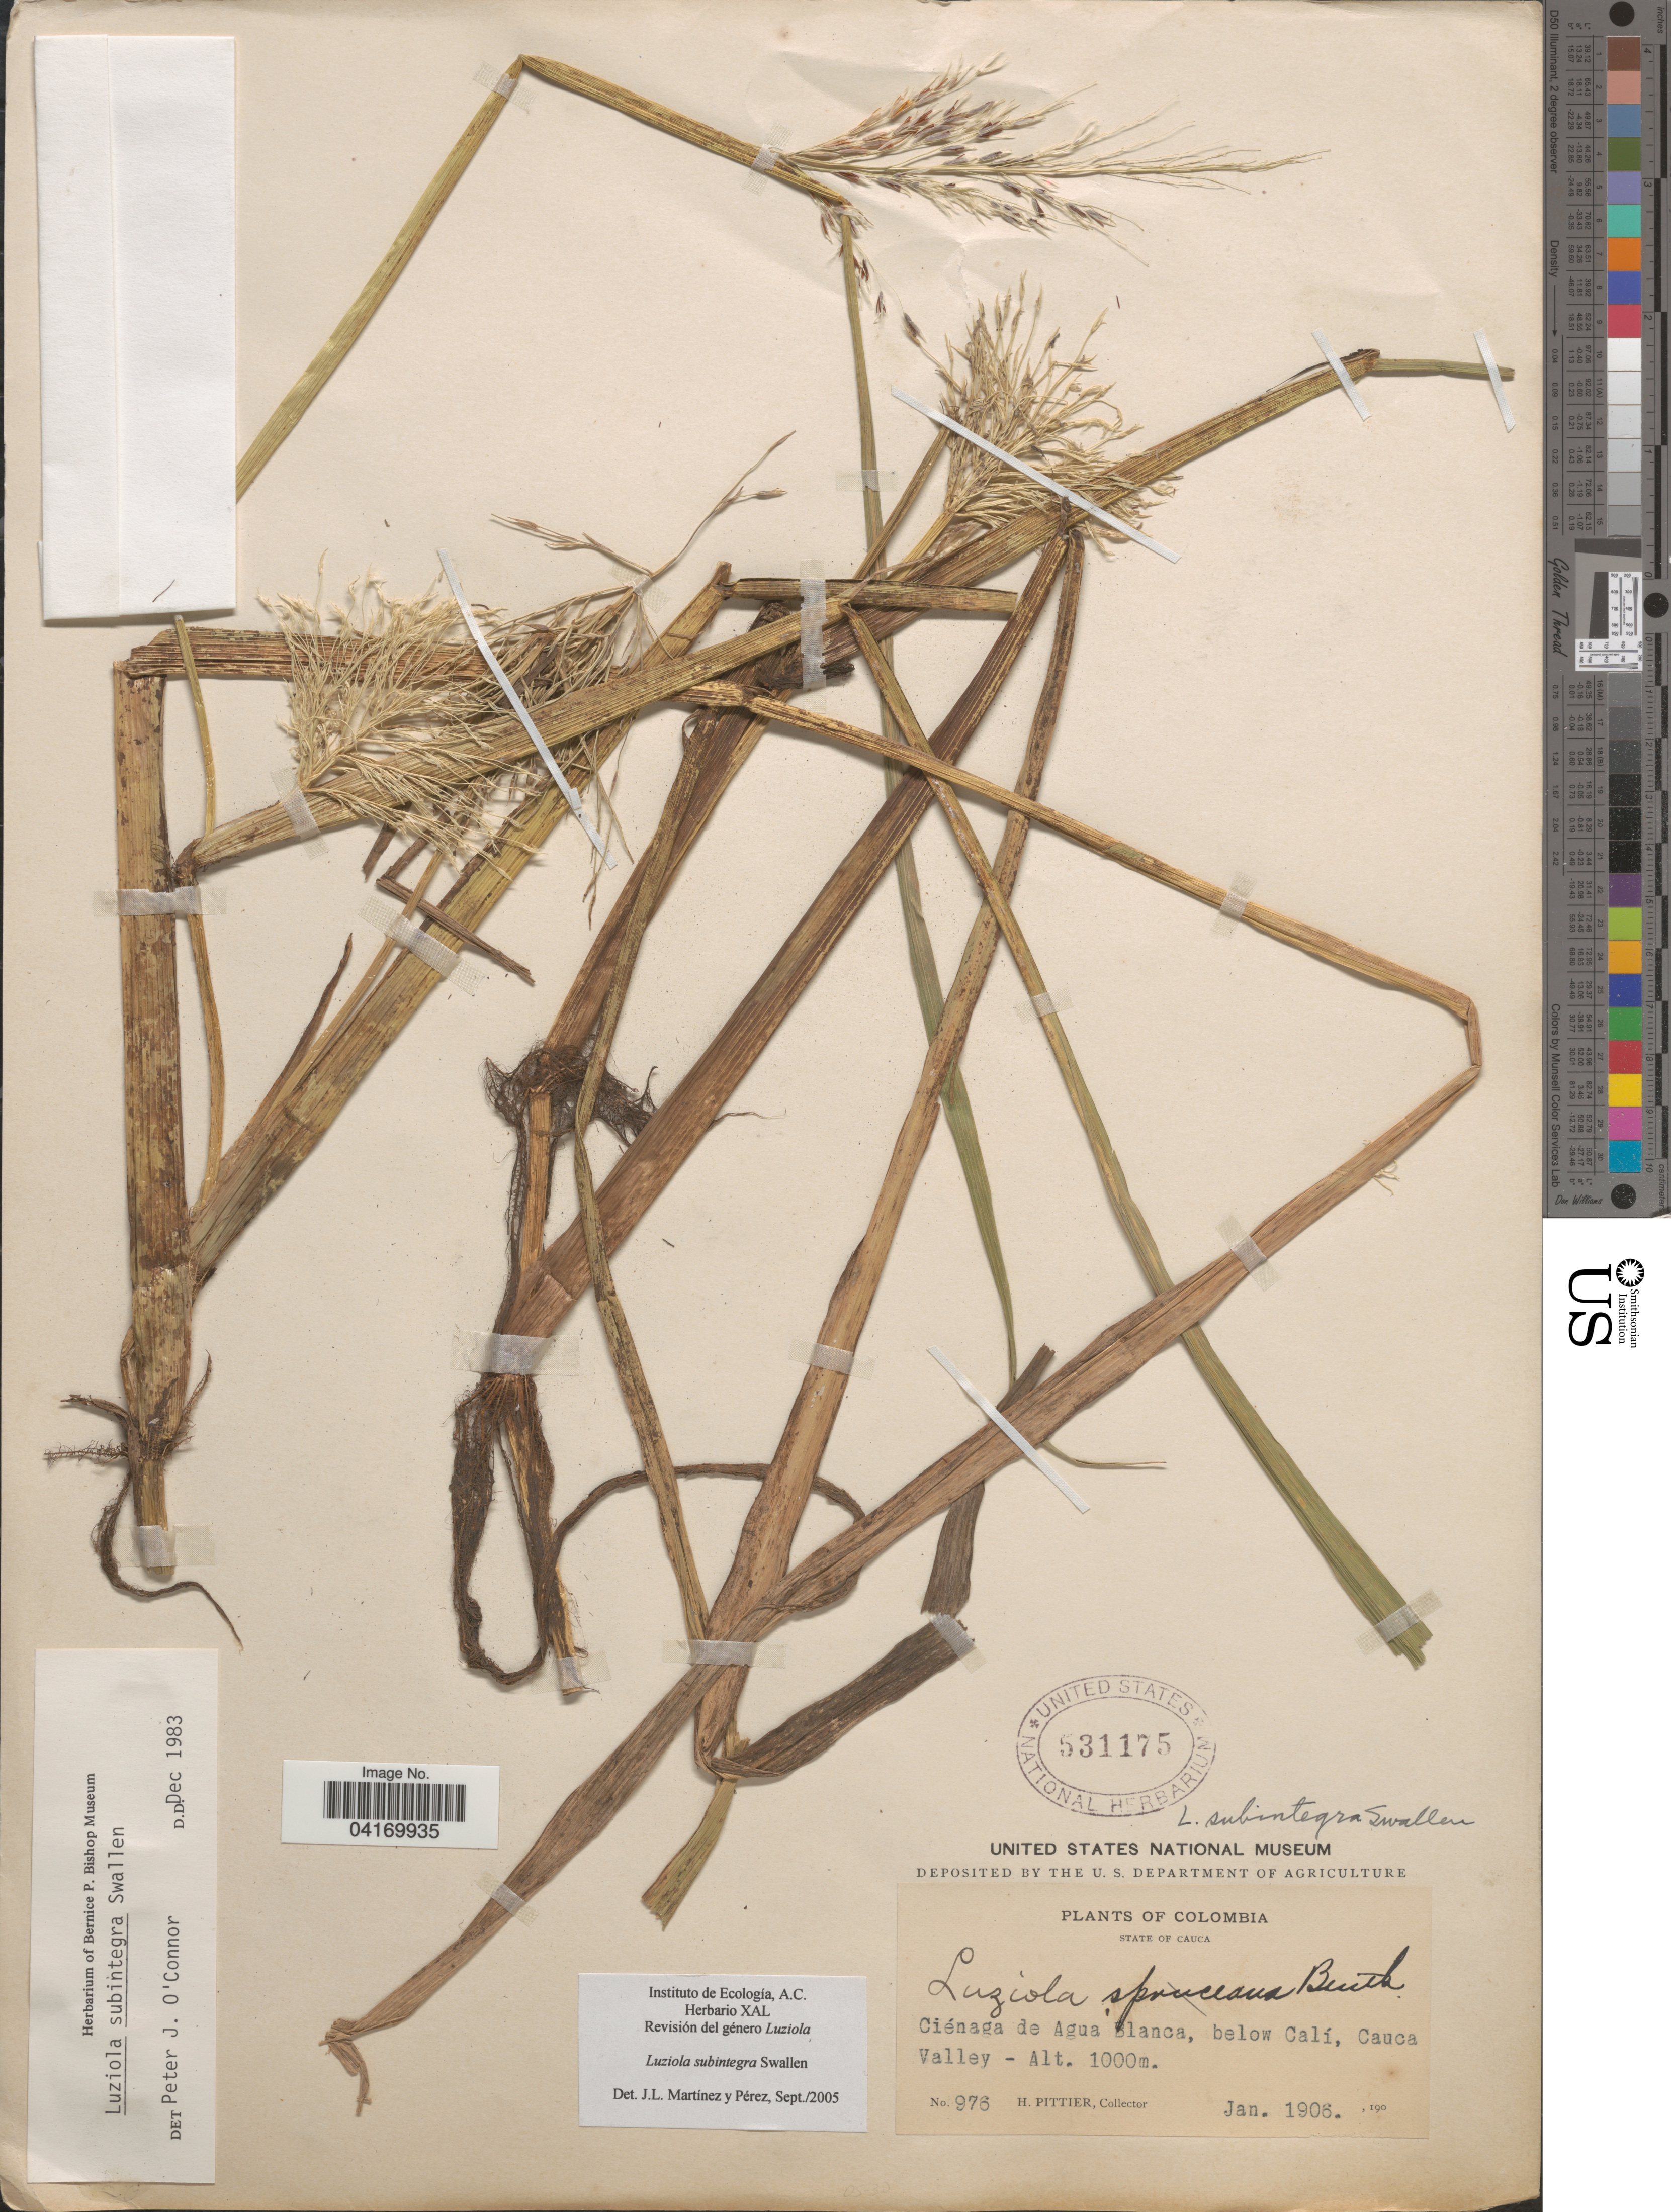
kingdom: Plantae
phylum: Tracheophyta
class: Liliopsida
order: Poales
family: Poaceae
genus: Luziola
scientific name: Luziola subintegra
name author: Swallen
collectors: H. F. Pittier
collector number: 976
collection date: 1906-01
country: Colombia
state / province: Cauca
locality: Ciénaga de Agua Blanca, below Calí, Cauca Valley.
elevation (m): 1000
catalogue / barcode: US 531175